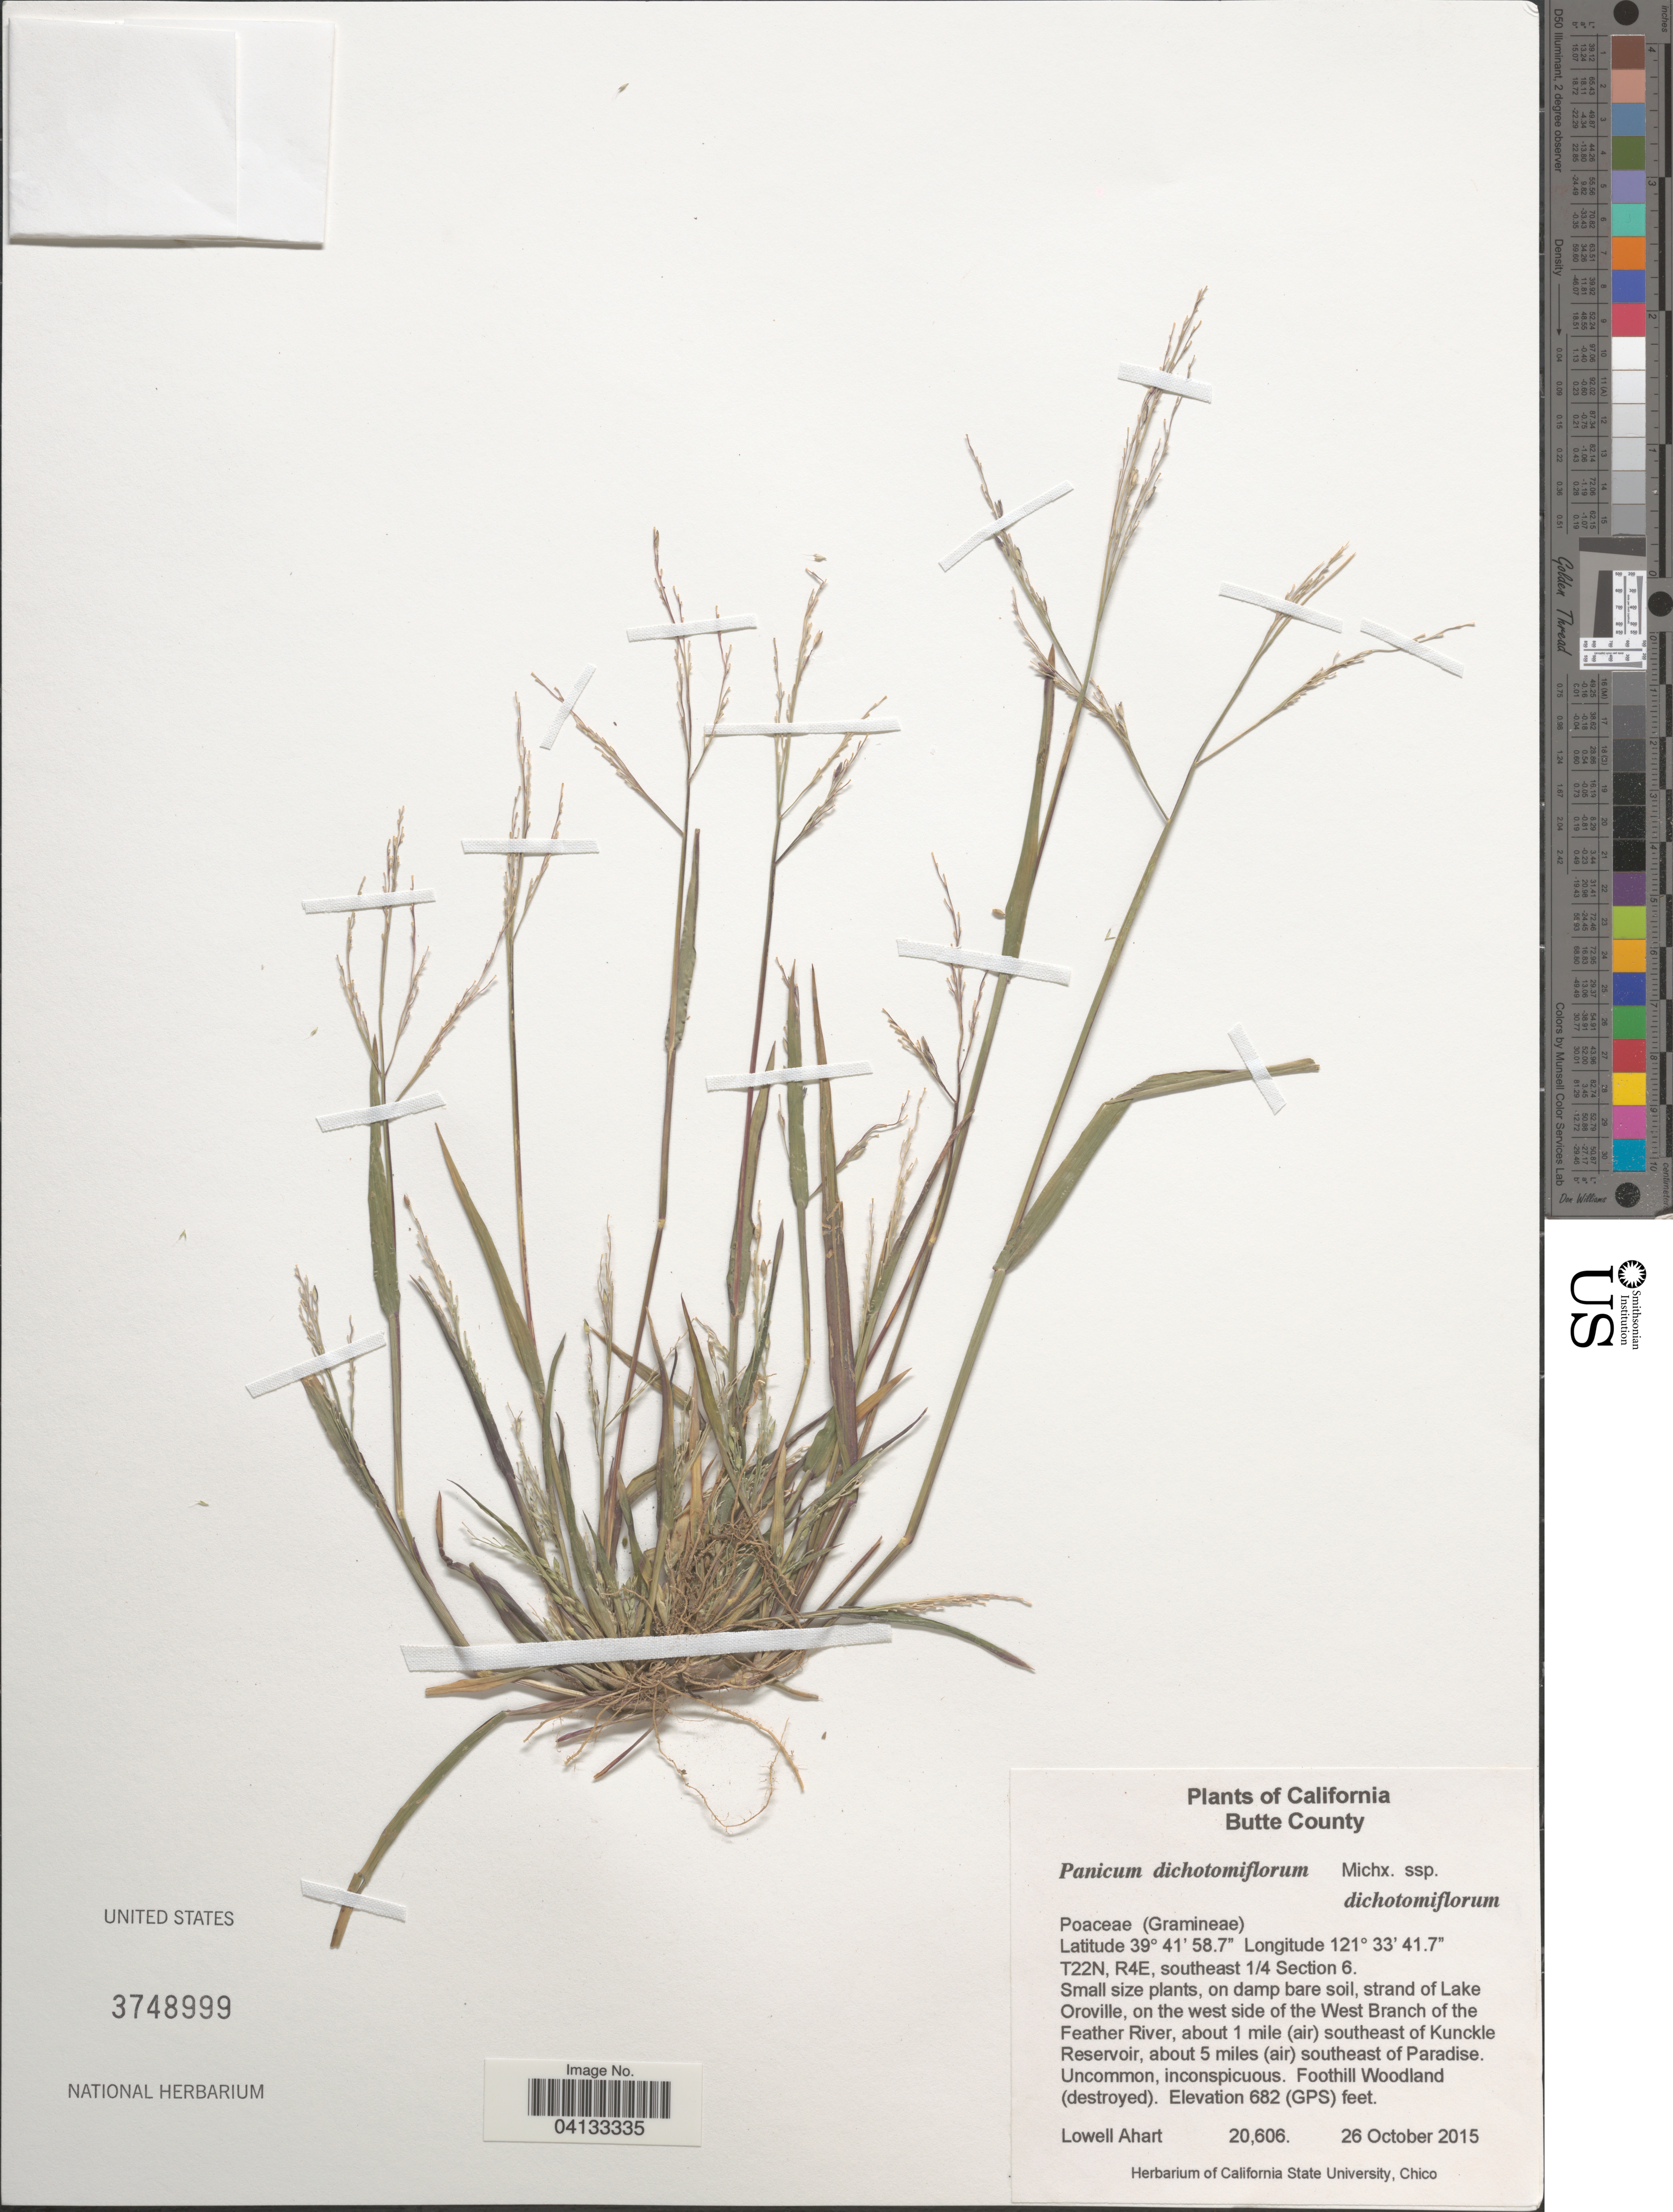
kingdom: Plantae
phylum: Tracheophyta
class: Liliopsida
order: Poales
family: Poaceae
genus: Panicum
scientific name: Panicum dichotomiflorum subsp. dichotomiflorum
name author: Michx.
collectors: L. Ahart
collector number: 20606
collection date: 2015-10-26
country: United States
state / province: California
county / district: Butte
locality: Butte County. T22N, R4E, southeast 1/4 Section 6. Strand of Lake Oroville, on the west side of the West Branch of the Feather River, about 1 mile (air) southeast of Kunckle Reservoir, about 5 miles (air) southeast of Paradise.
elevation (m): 208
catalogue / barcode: US 3748999